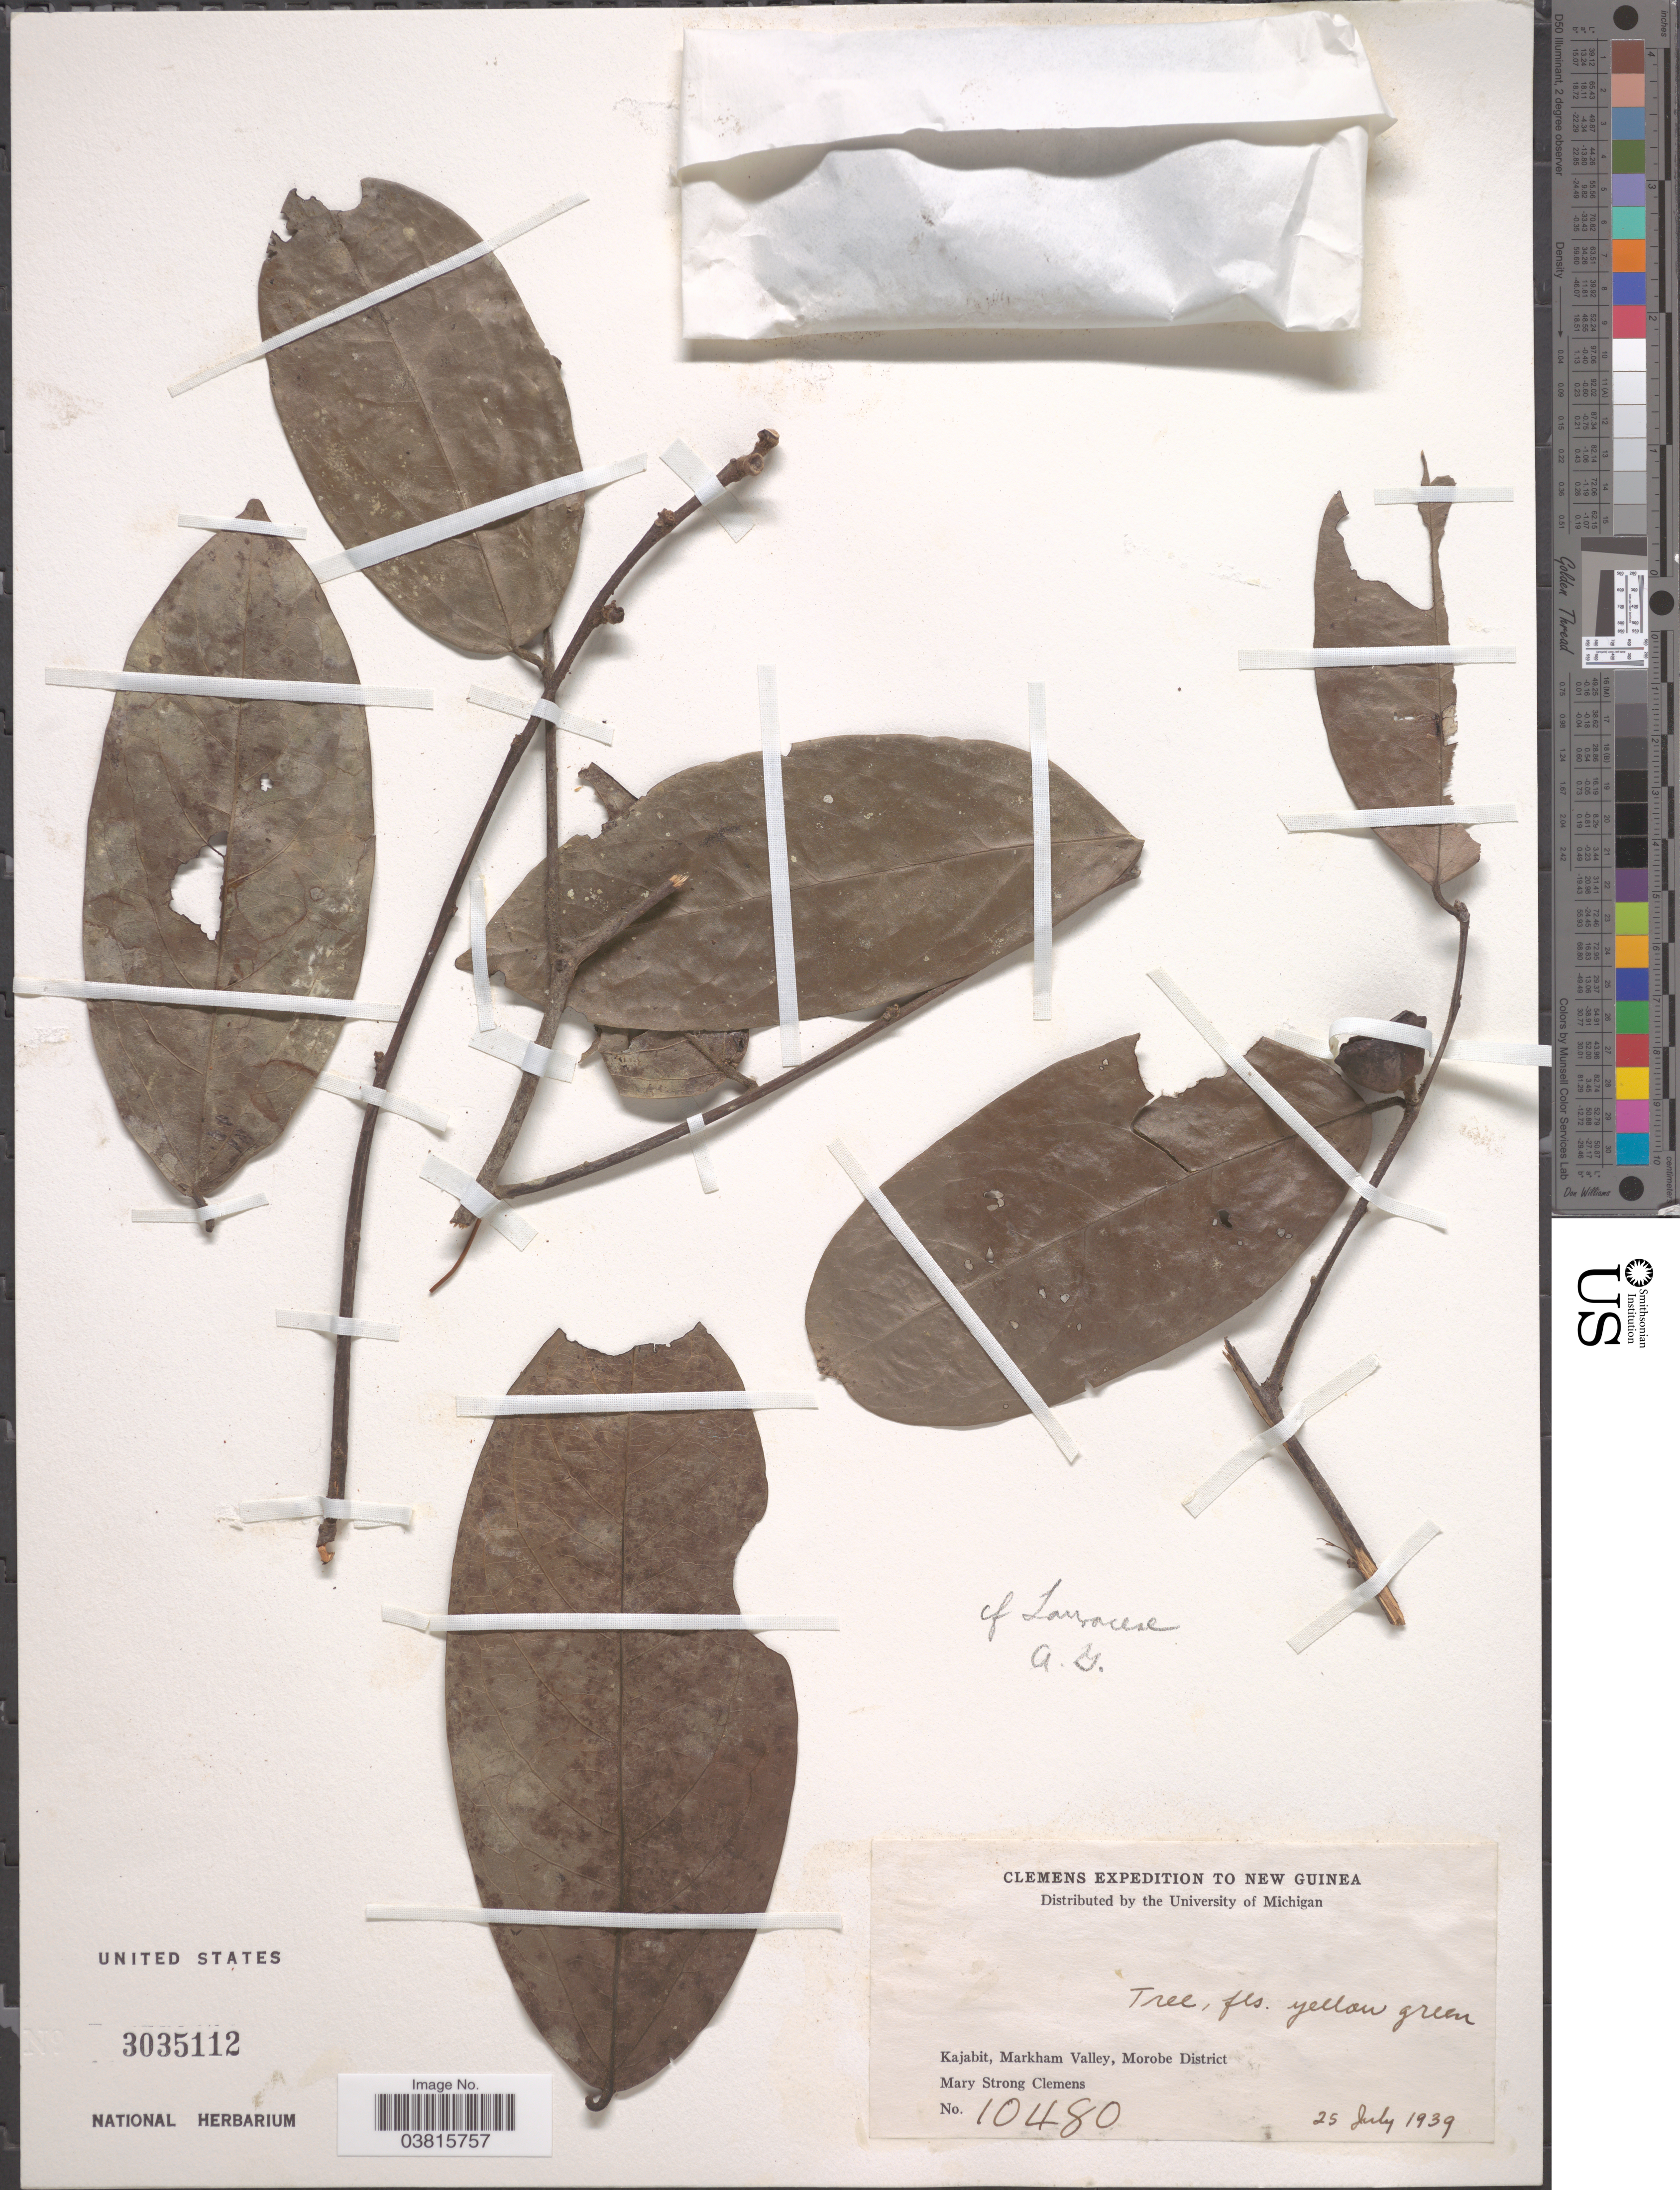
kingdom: Plantae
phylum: Tracheophyta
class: Magnoliopsida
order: Laurales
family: Lauraceae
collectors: M. S. Clemens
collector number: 10480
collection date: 1939-07-25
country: Papua New Guinea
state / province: Morobe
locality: New Guinea. Kajabit, Markham Valley, Morobe District.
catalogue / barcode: US 3035112